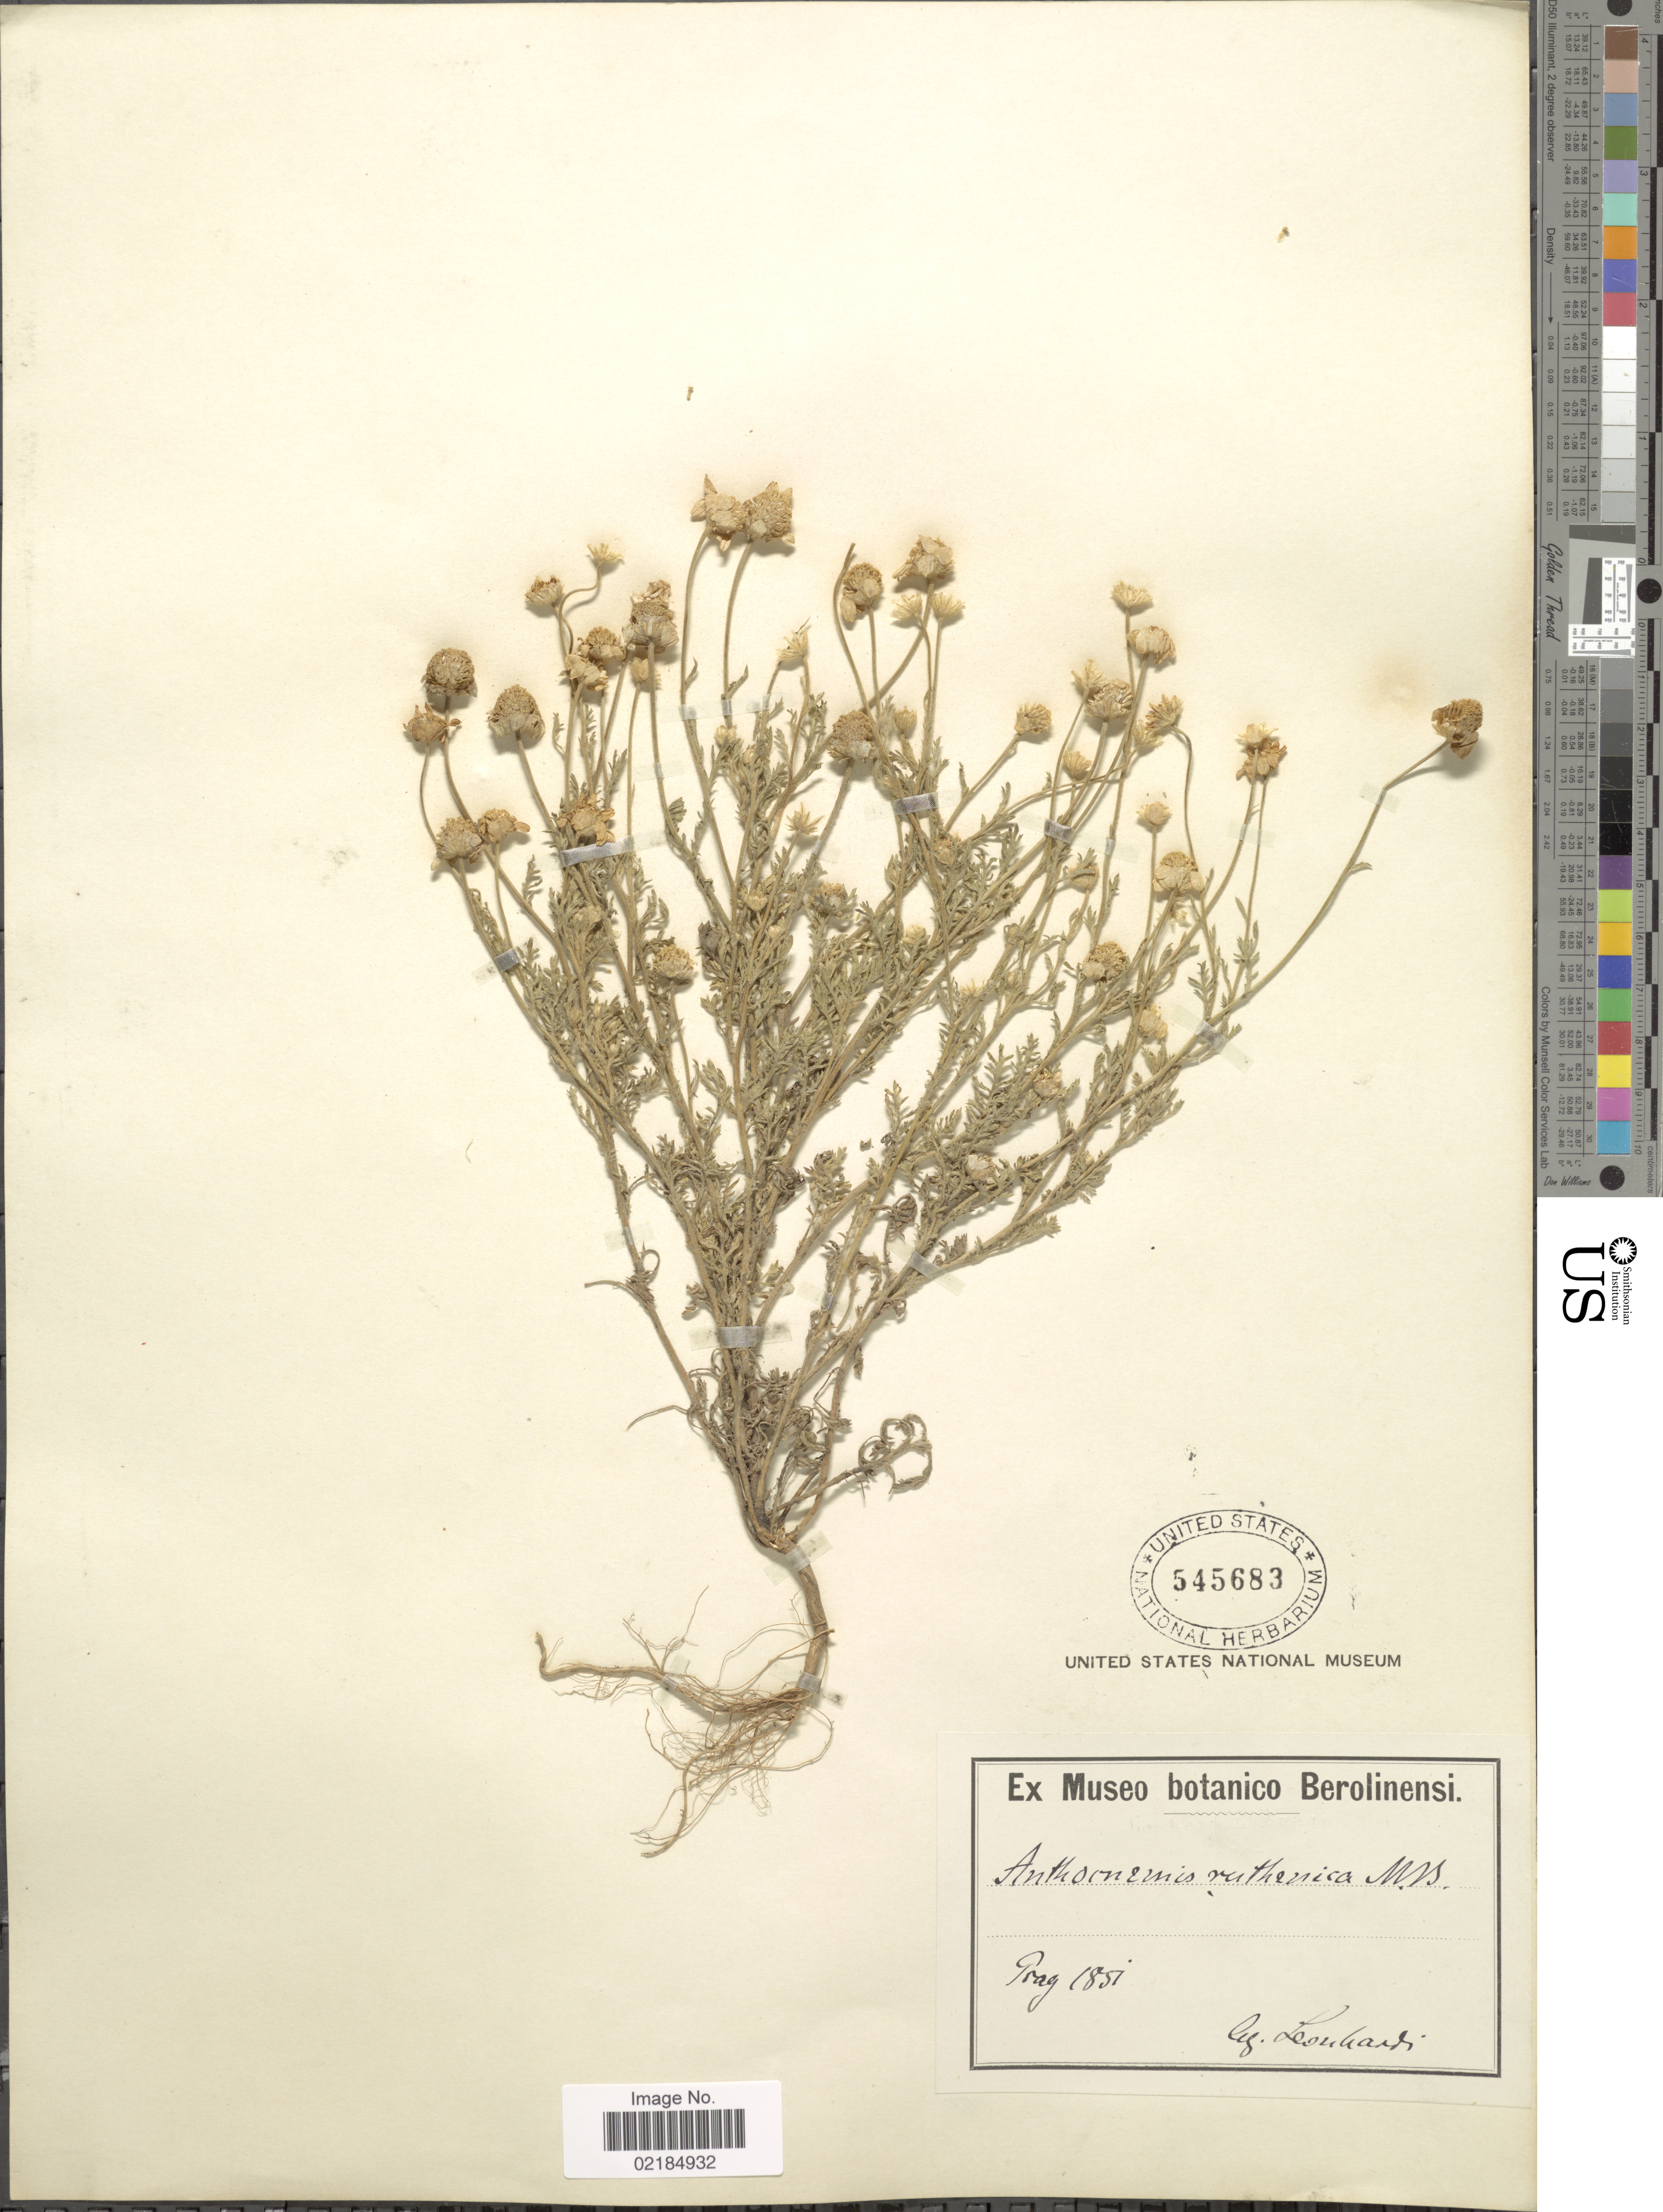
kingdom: Plantae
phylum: Tracheophyta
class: Magnoliopsida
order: Asterales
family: Asteraceae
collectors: Leonhardi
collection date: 1851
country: Czechia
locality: Prag [interpreted]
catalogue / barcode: US 545683